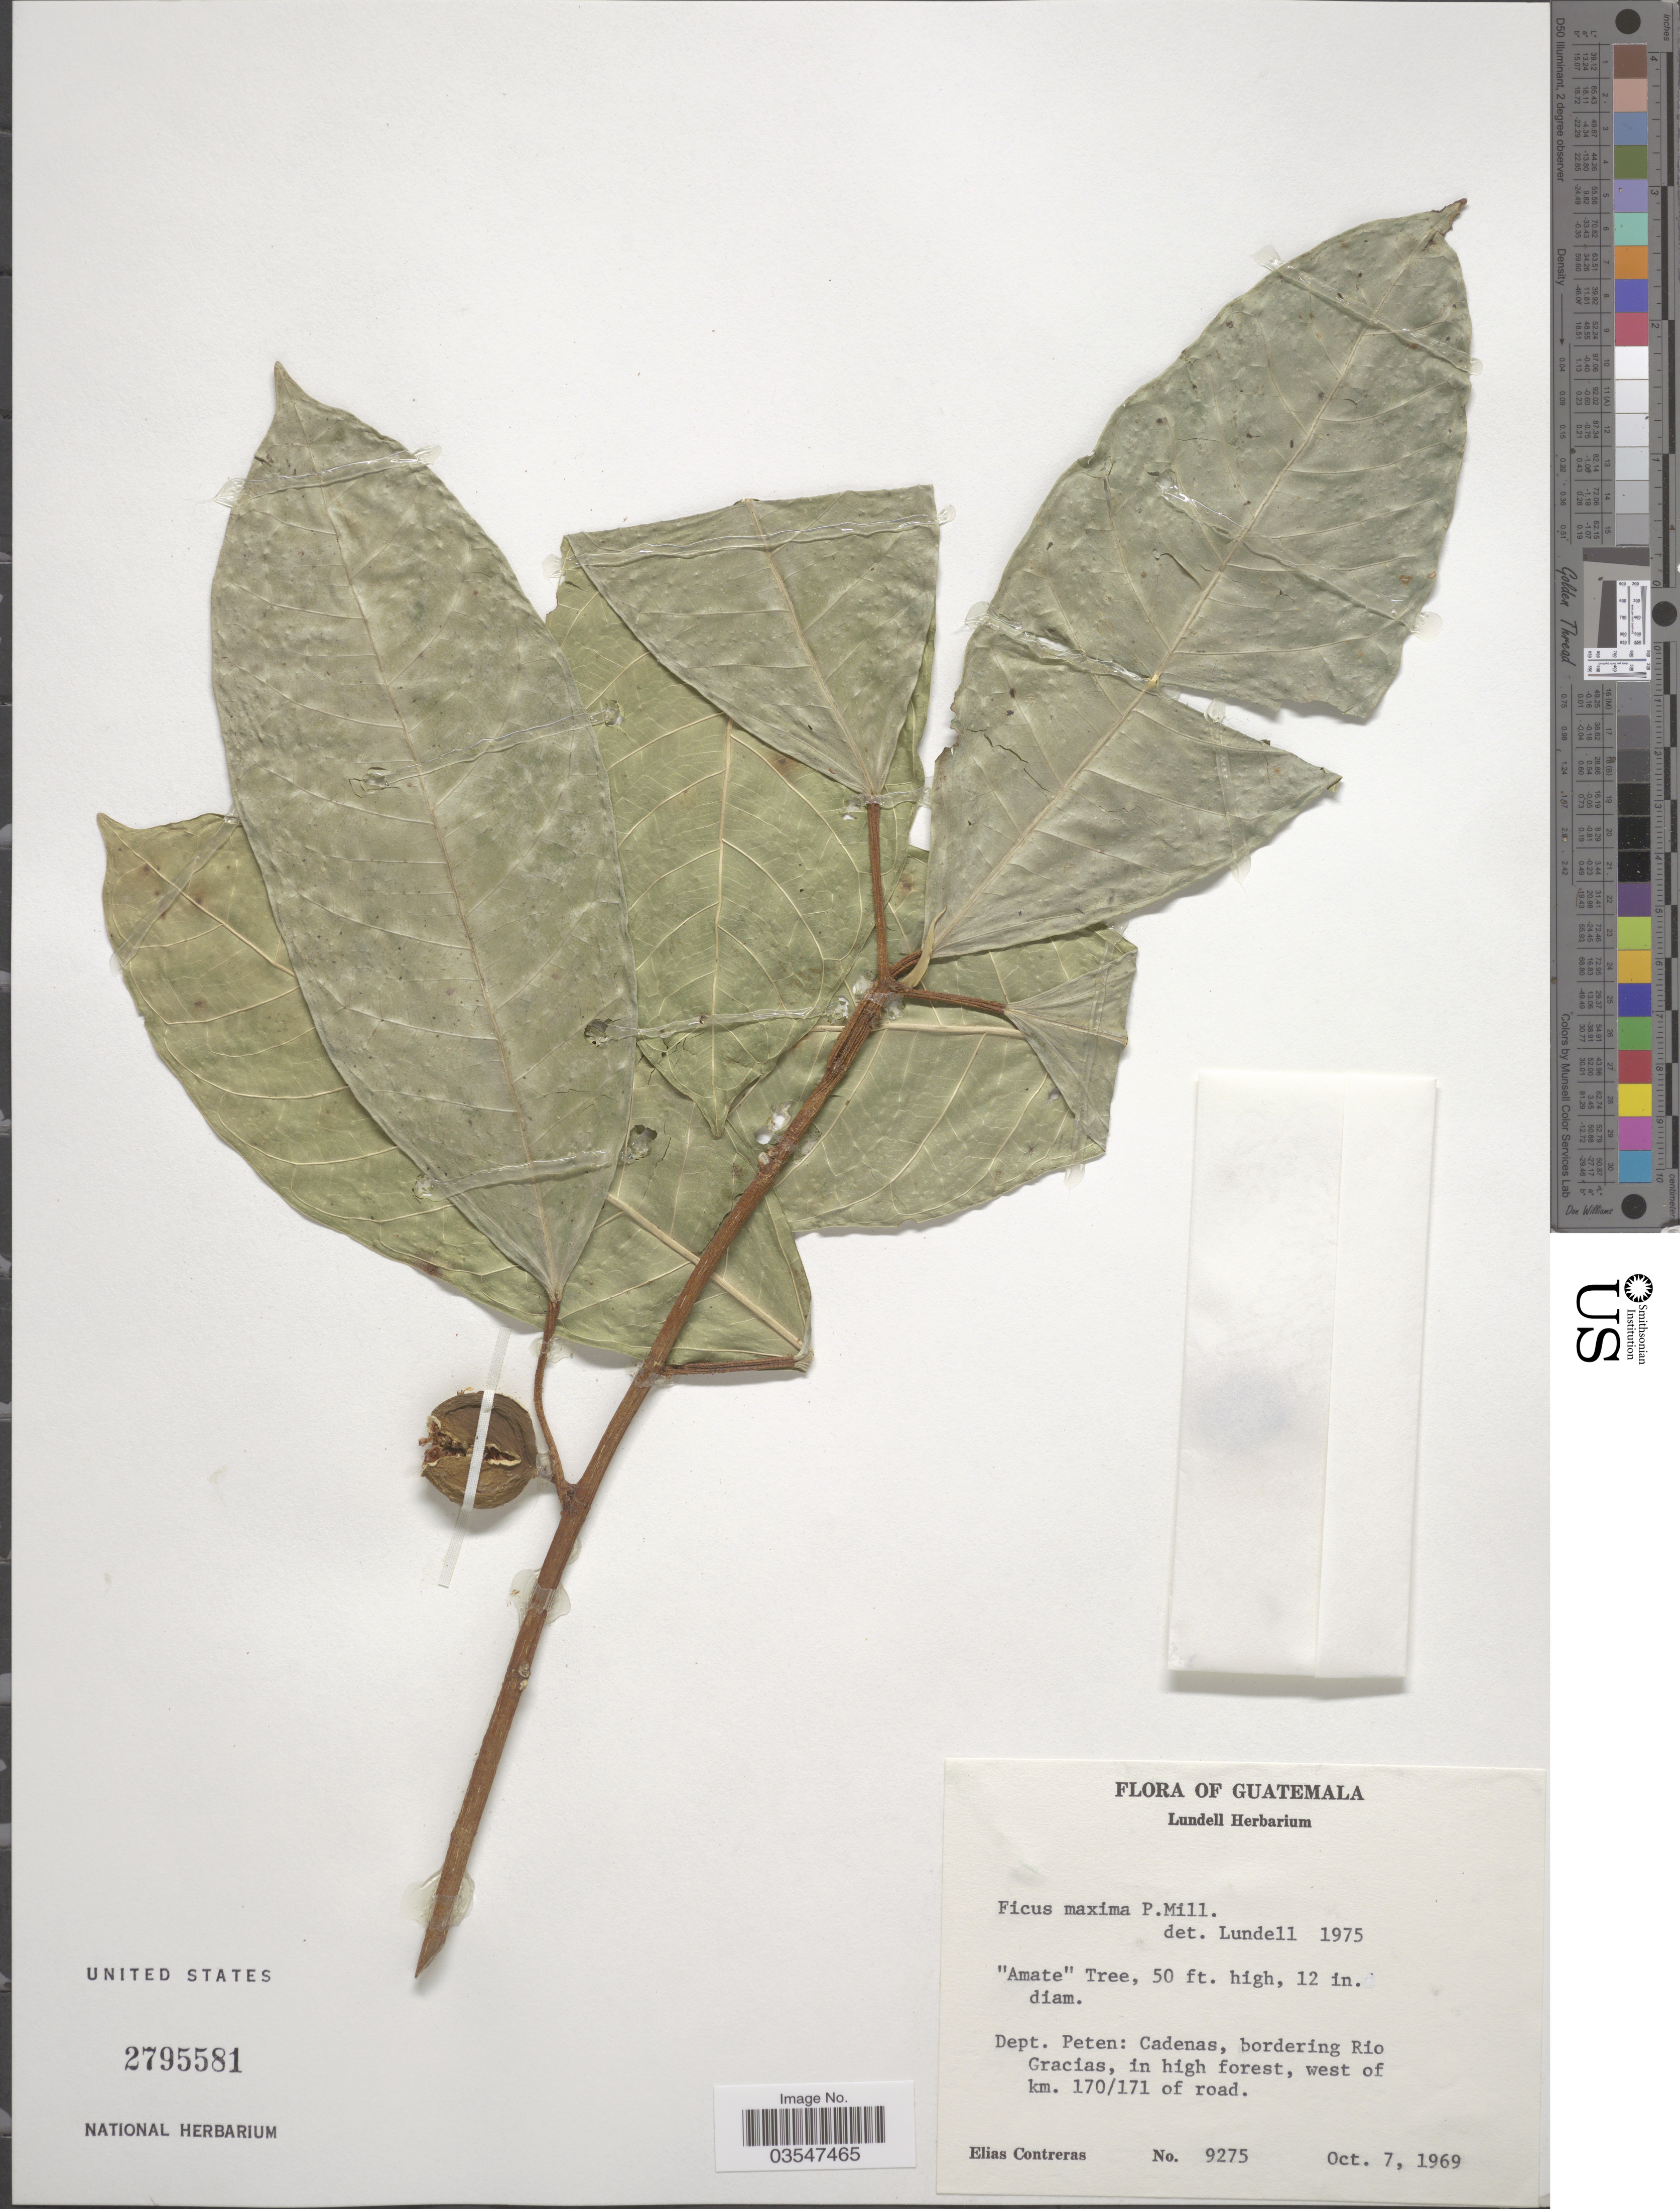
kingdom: Plantae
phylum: Tracheophyta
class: Magnoliopsida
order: Rosales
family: Moraceae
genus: Ficus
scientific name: Ficus maxima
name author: Mill.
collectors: E. Contreras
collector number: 9275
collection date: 1969-10-07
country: Guatemala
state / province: El Peten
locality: Dept. Peten: Cadenas, bordering Rio Gracias, in high forest, west of km. 170/171 of road.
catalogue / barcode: US 2795581